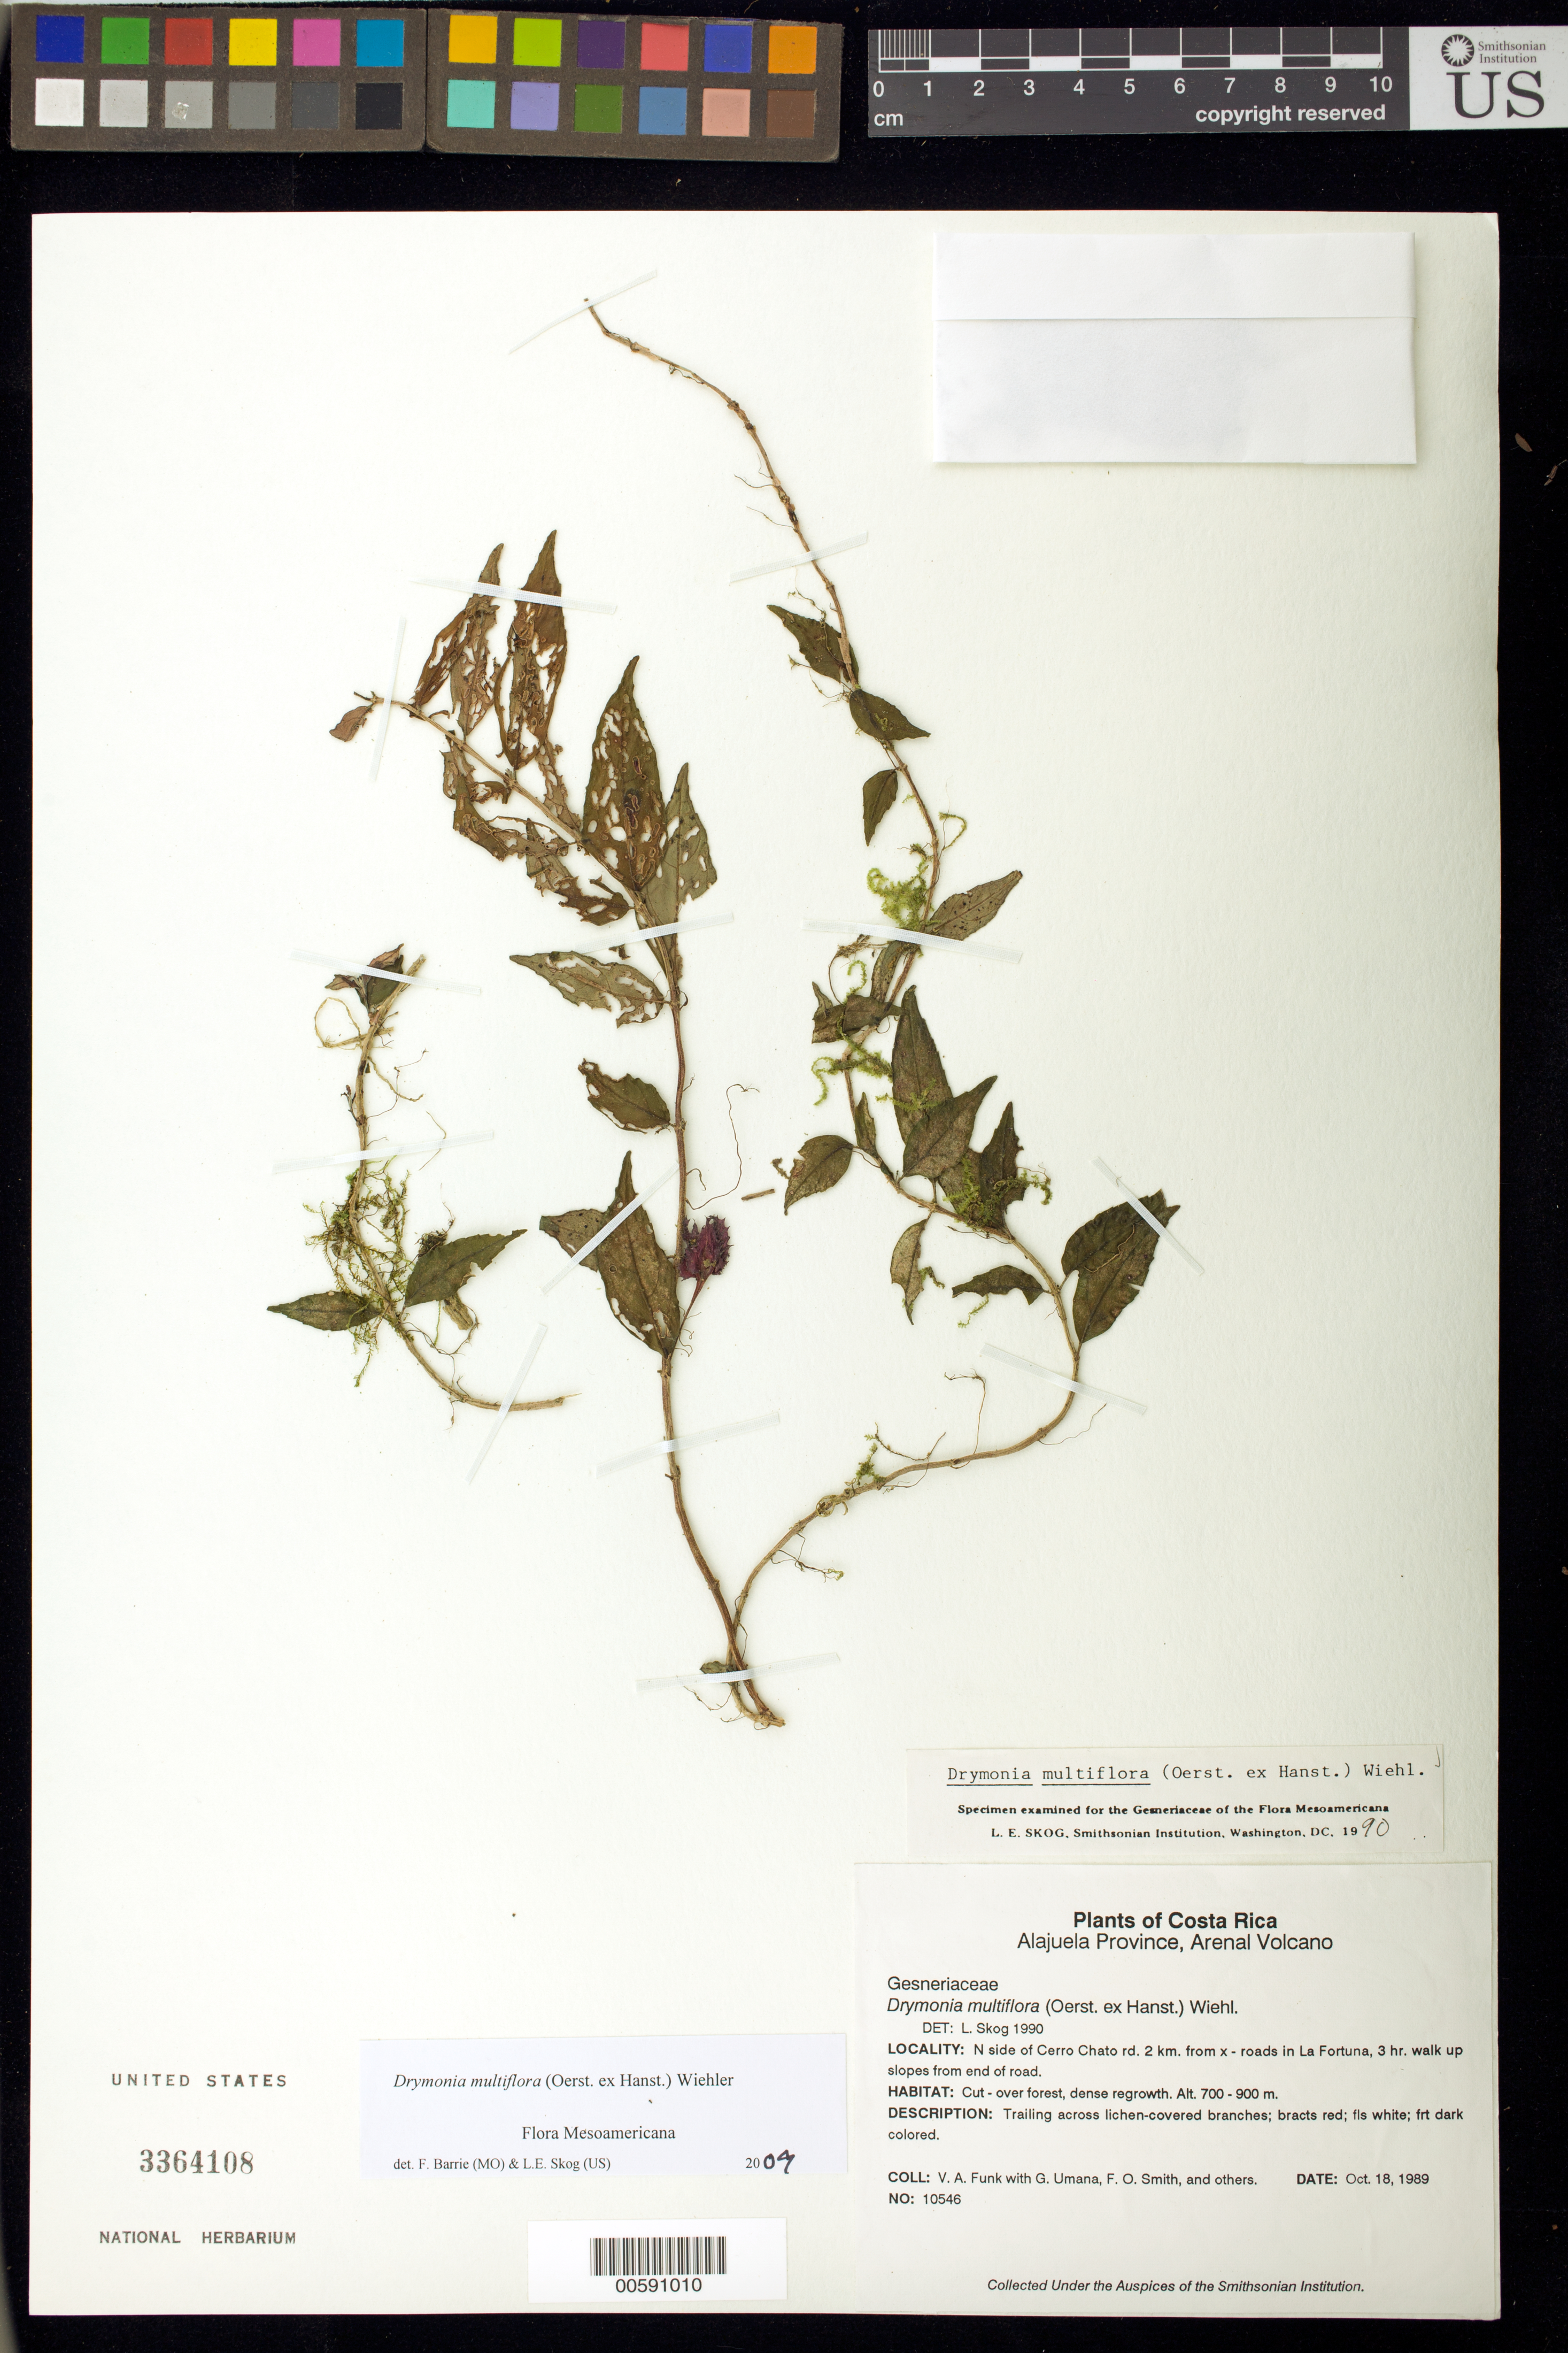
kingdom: Plantae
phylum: Tracheophyta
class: Magnoliopsida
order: Lamiales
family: Gesneriaceae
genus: Drymonia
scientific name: Drymonia multiflora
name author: (Oerst. ex Hanst.) Wiehler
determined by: Skog, Laurence E.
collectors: V. Funk, G. Umana, F. Smith & et al.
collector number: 10546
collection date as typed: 18 Oct 1989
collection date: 1989-10-18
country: Costa Rica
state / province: Alajuela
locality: Arenal Volcano; N side of Cerro Chato rd. 2 km from x-roads in La Fortuna, 3 hr. walk up slopes from end of road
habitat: Cut-over forest, dense regrowth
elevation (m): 700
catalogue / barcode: US 3364108